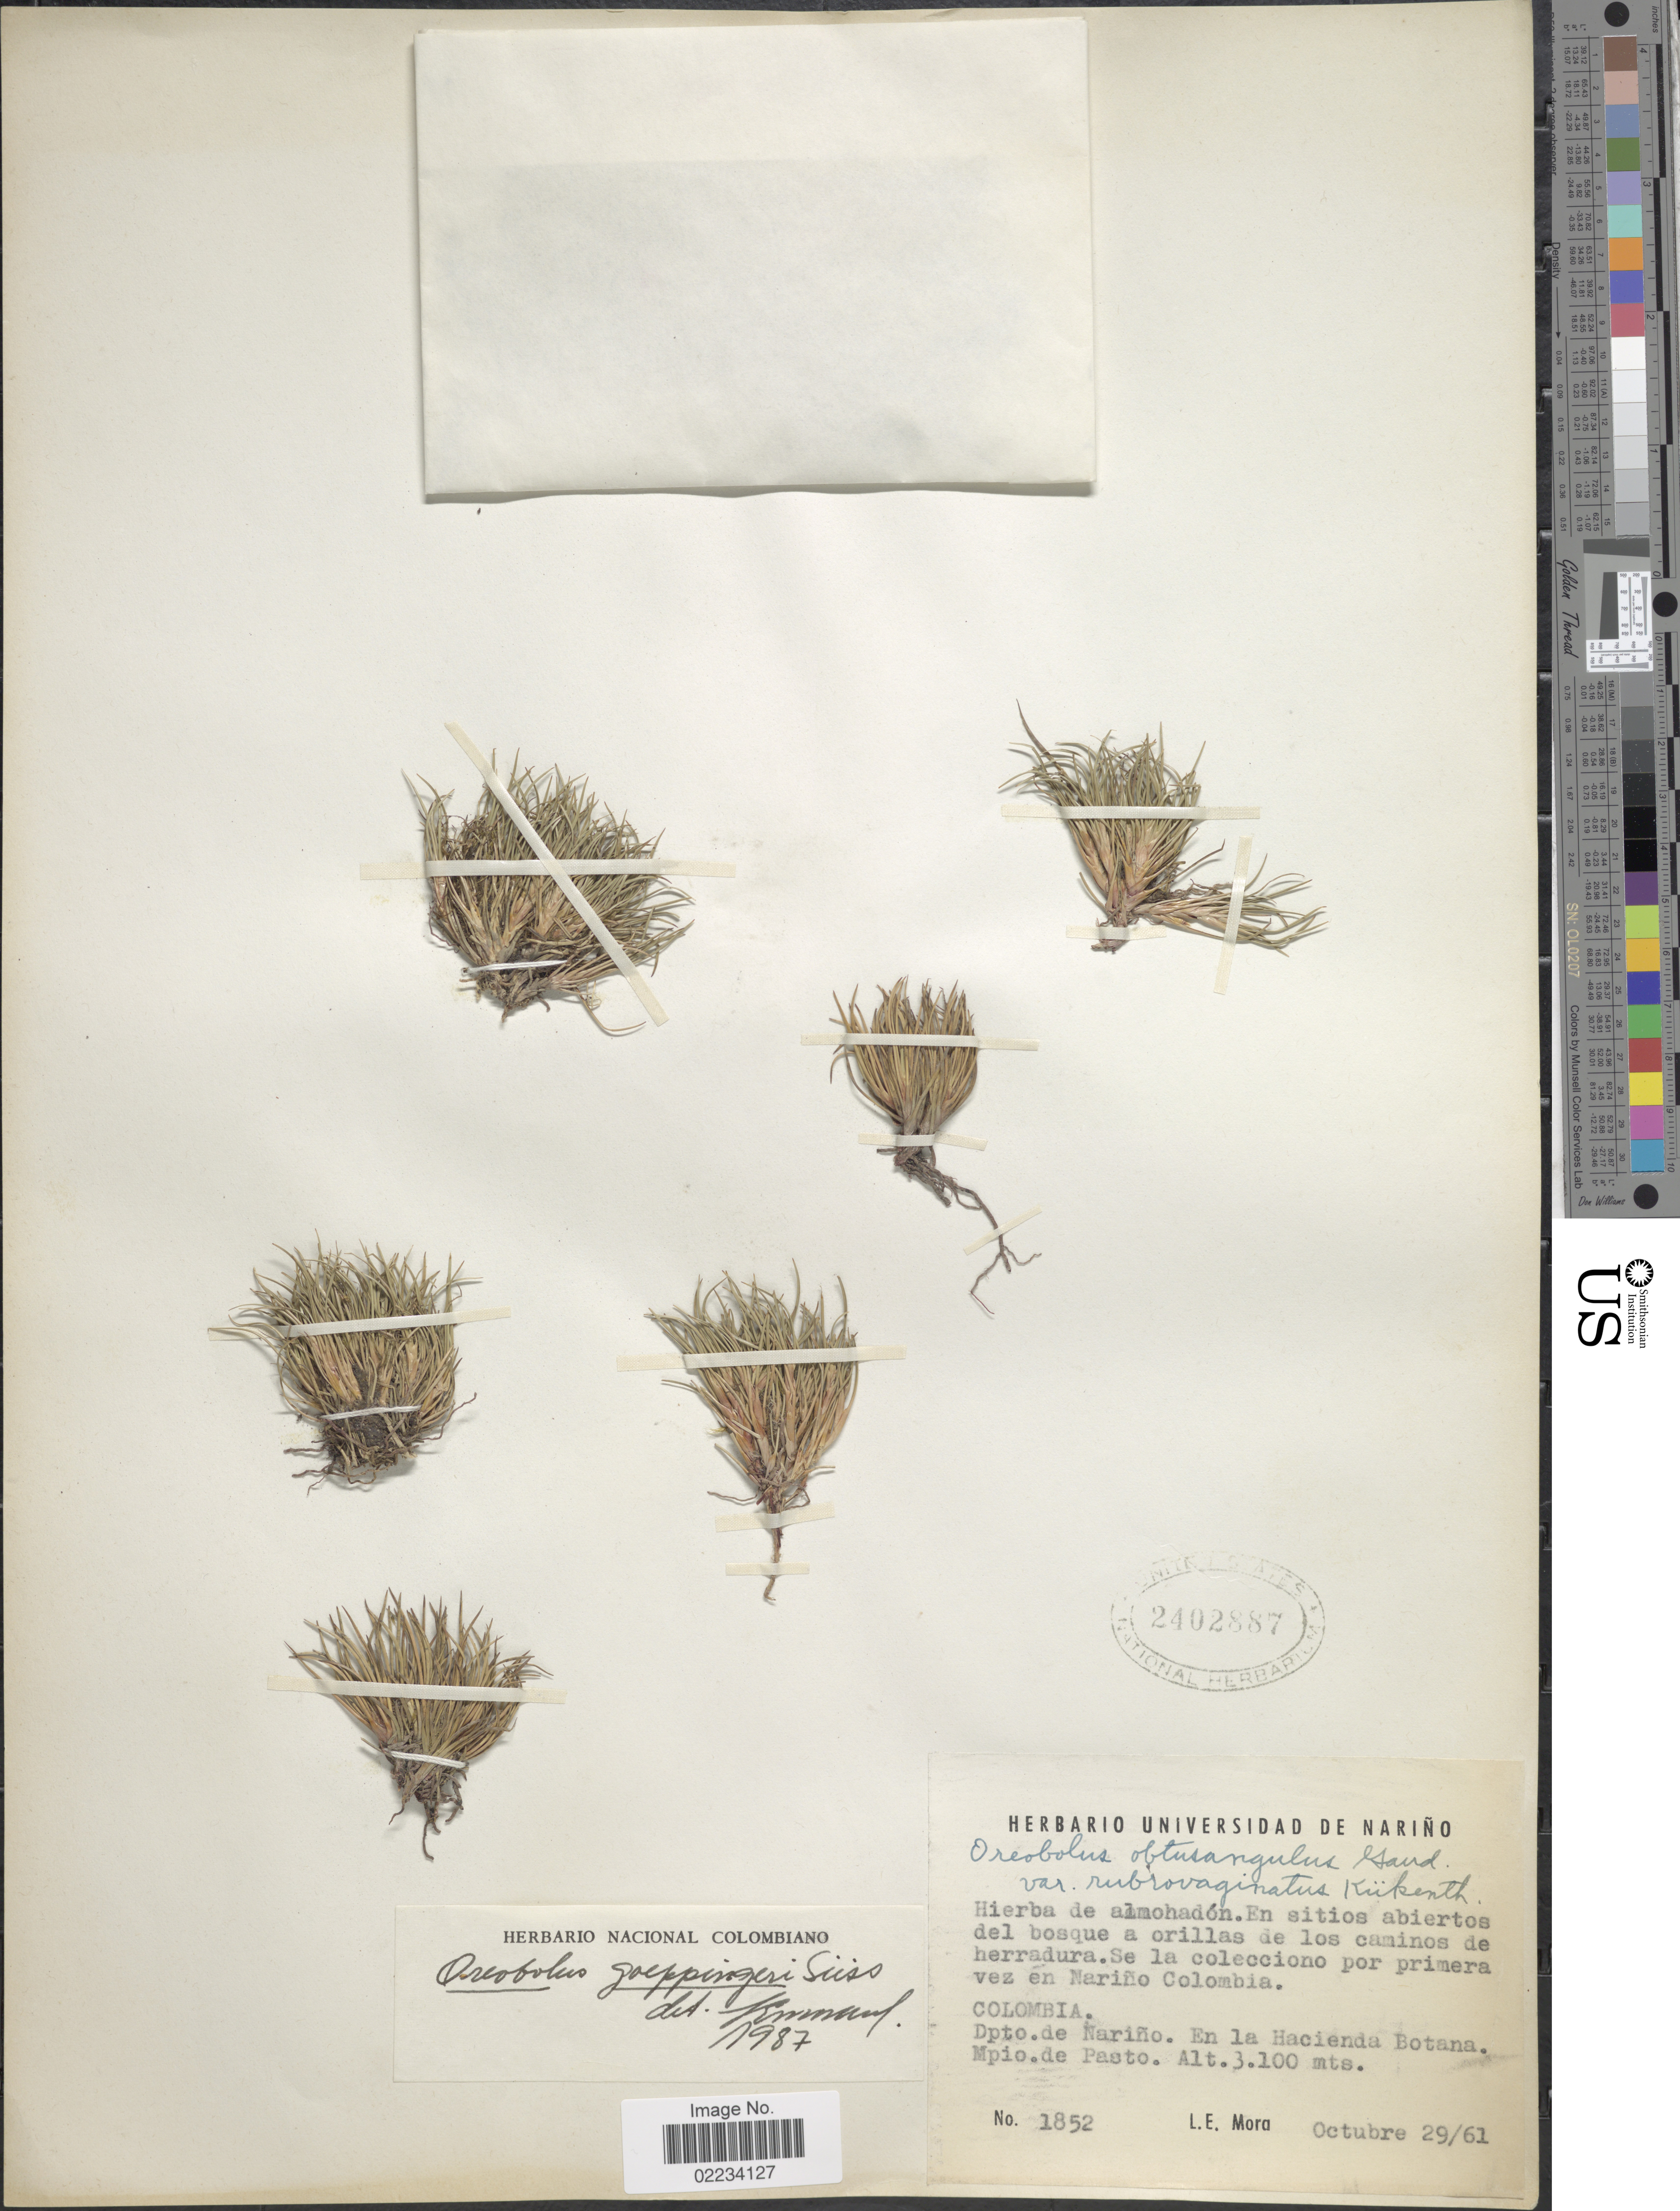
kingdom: Plantae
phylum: Tracheophyta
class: Liliopsida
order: Poales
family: Cyperaceae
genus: Oreobolus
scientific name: Oreobolus goeppingeri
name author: Suess.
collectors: L. Mora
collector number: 1852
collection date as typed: Transcribed d/m/y: 29/10/61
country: Colombia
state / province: Nariño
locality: Dpto de Nariño. En la Hacienda Botana. Mpio de Pasto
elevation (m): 3100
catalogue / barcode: US 2402887